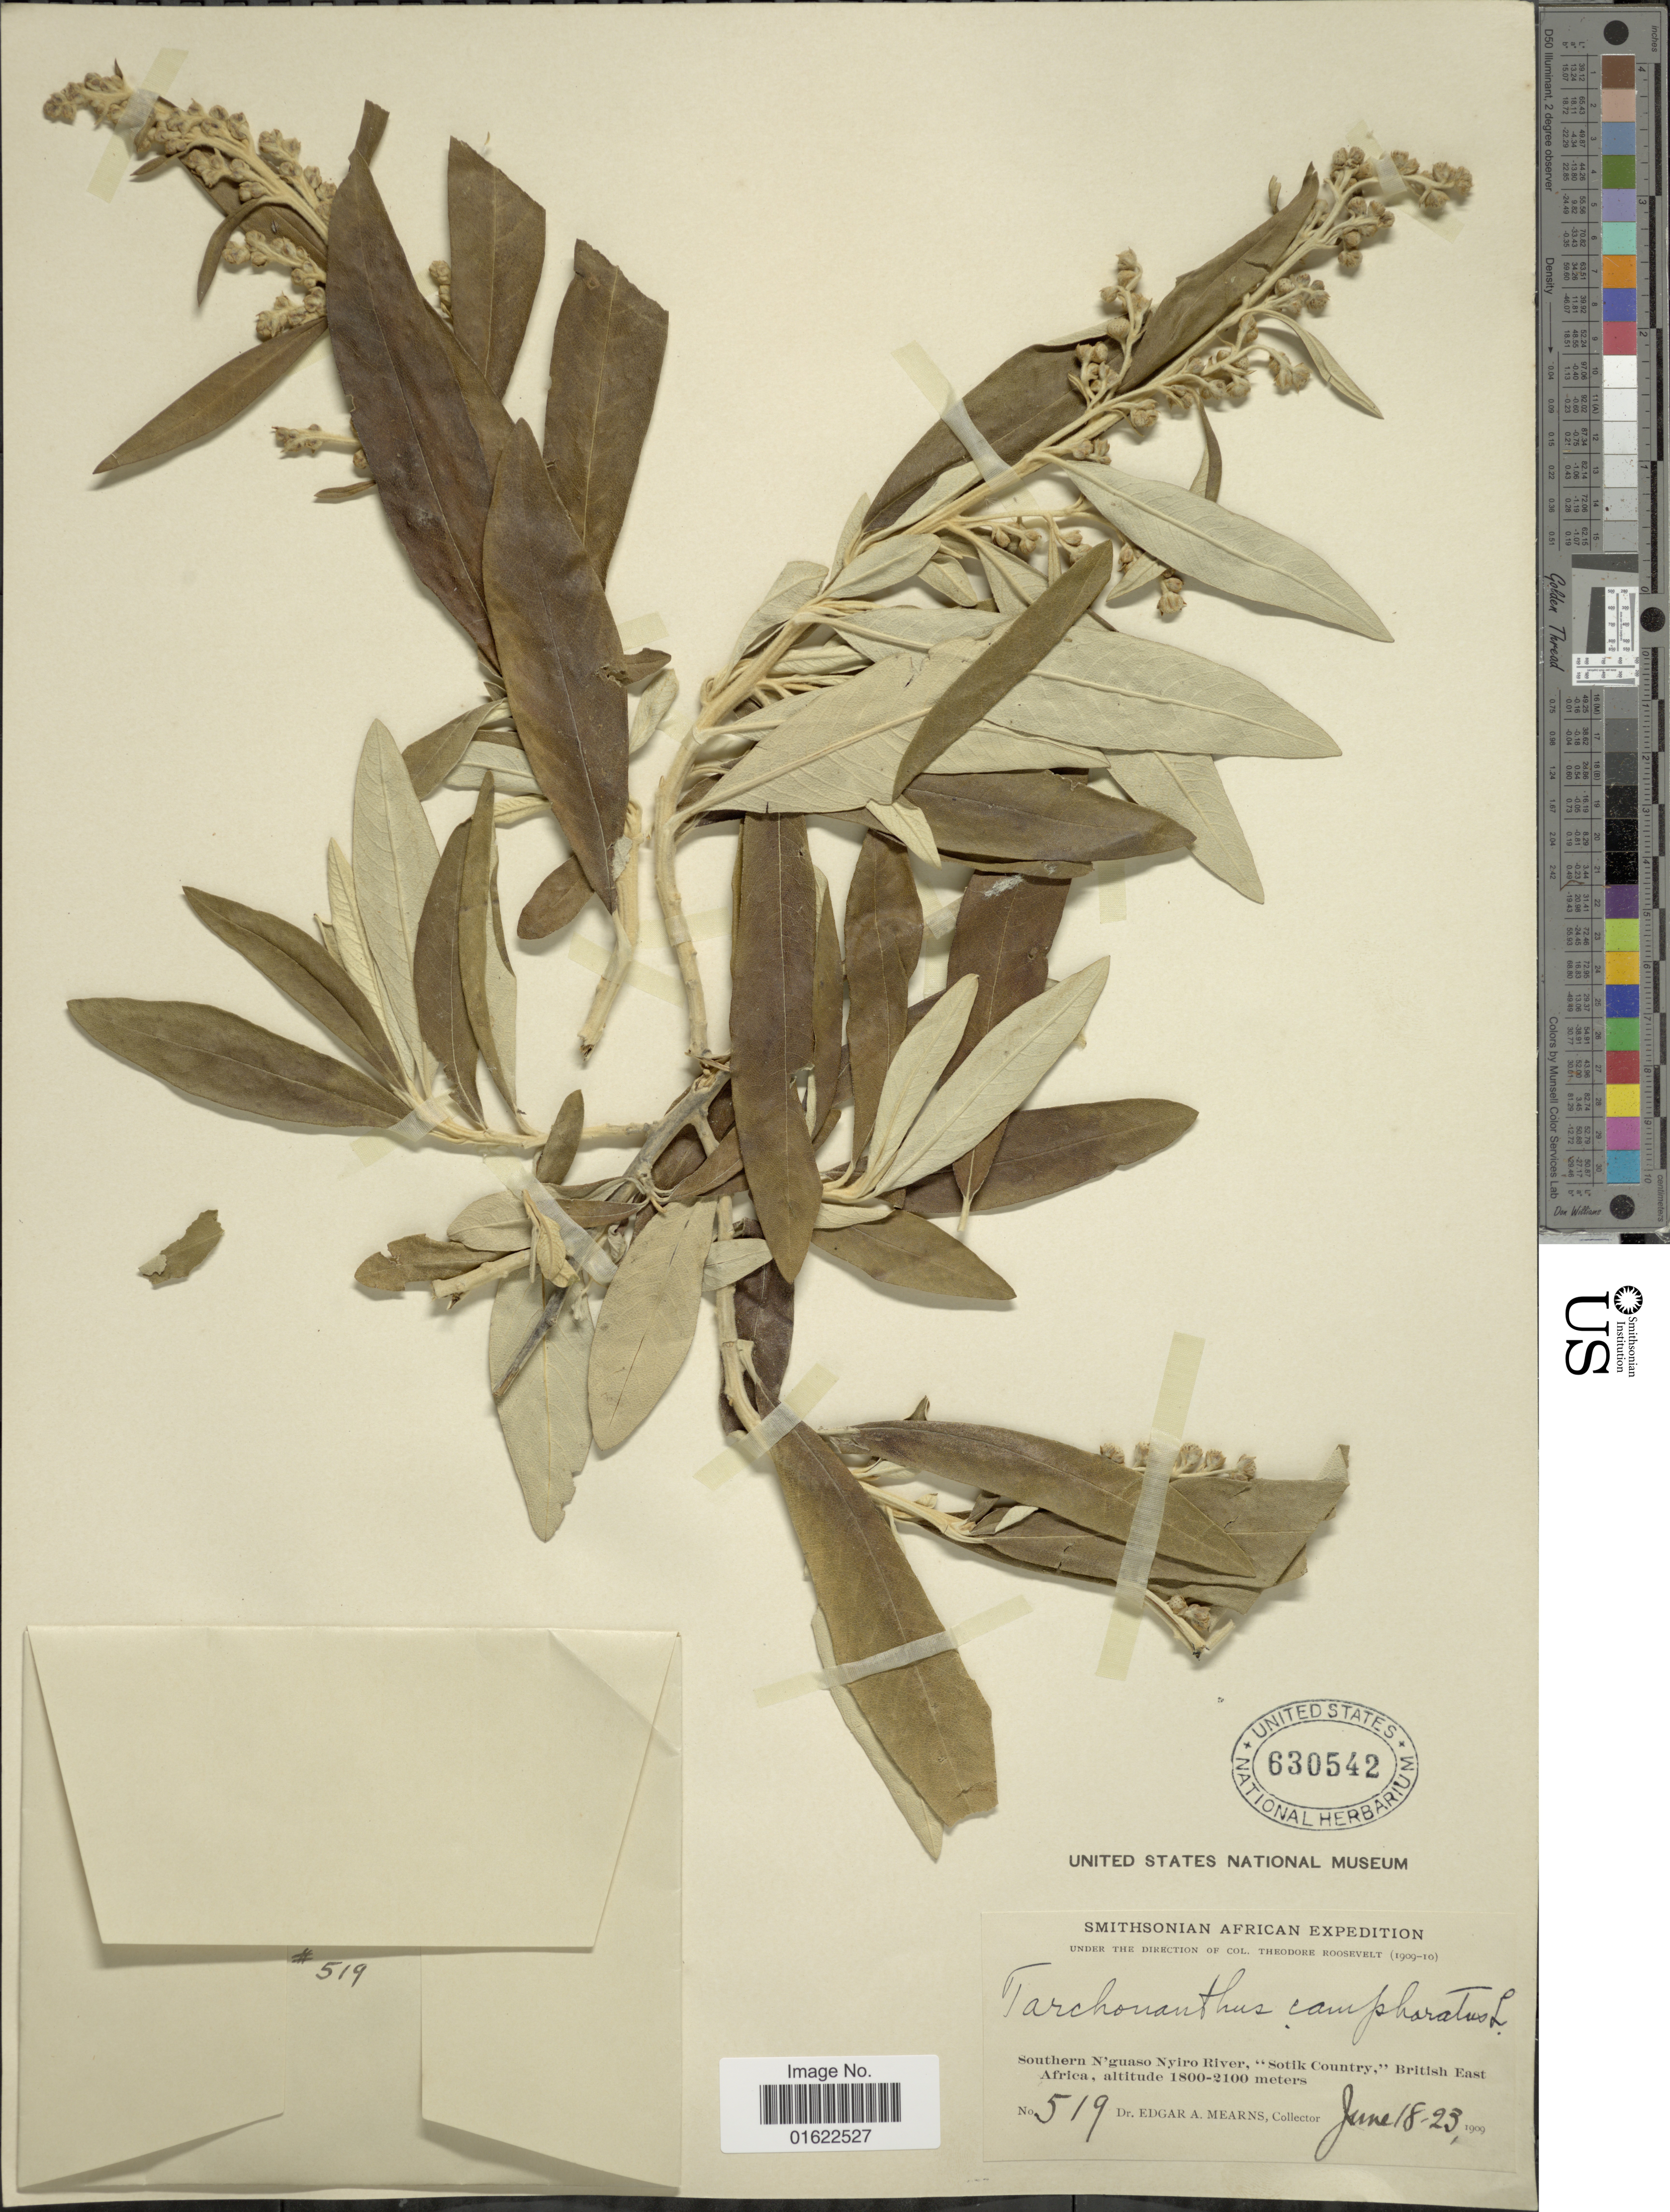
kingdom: Plantae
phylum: Tracheophyta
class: Magnoliopsida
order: Asterales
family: Asteraceae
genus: Tarchonanthus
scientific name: Tarchonanthus camphoratus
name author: L.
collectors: E. A. Mearns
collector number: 519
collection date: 1909-06-18/1909-06-23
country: Kenya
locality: Southern N'guaso Nyiro River, "Sotik Country," British East Africa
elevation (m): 1800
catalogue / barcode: US 630542